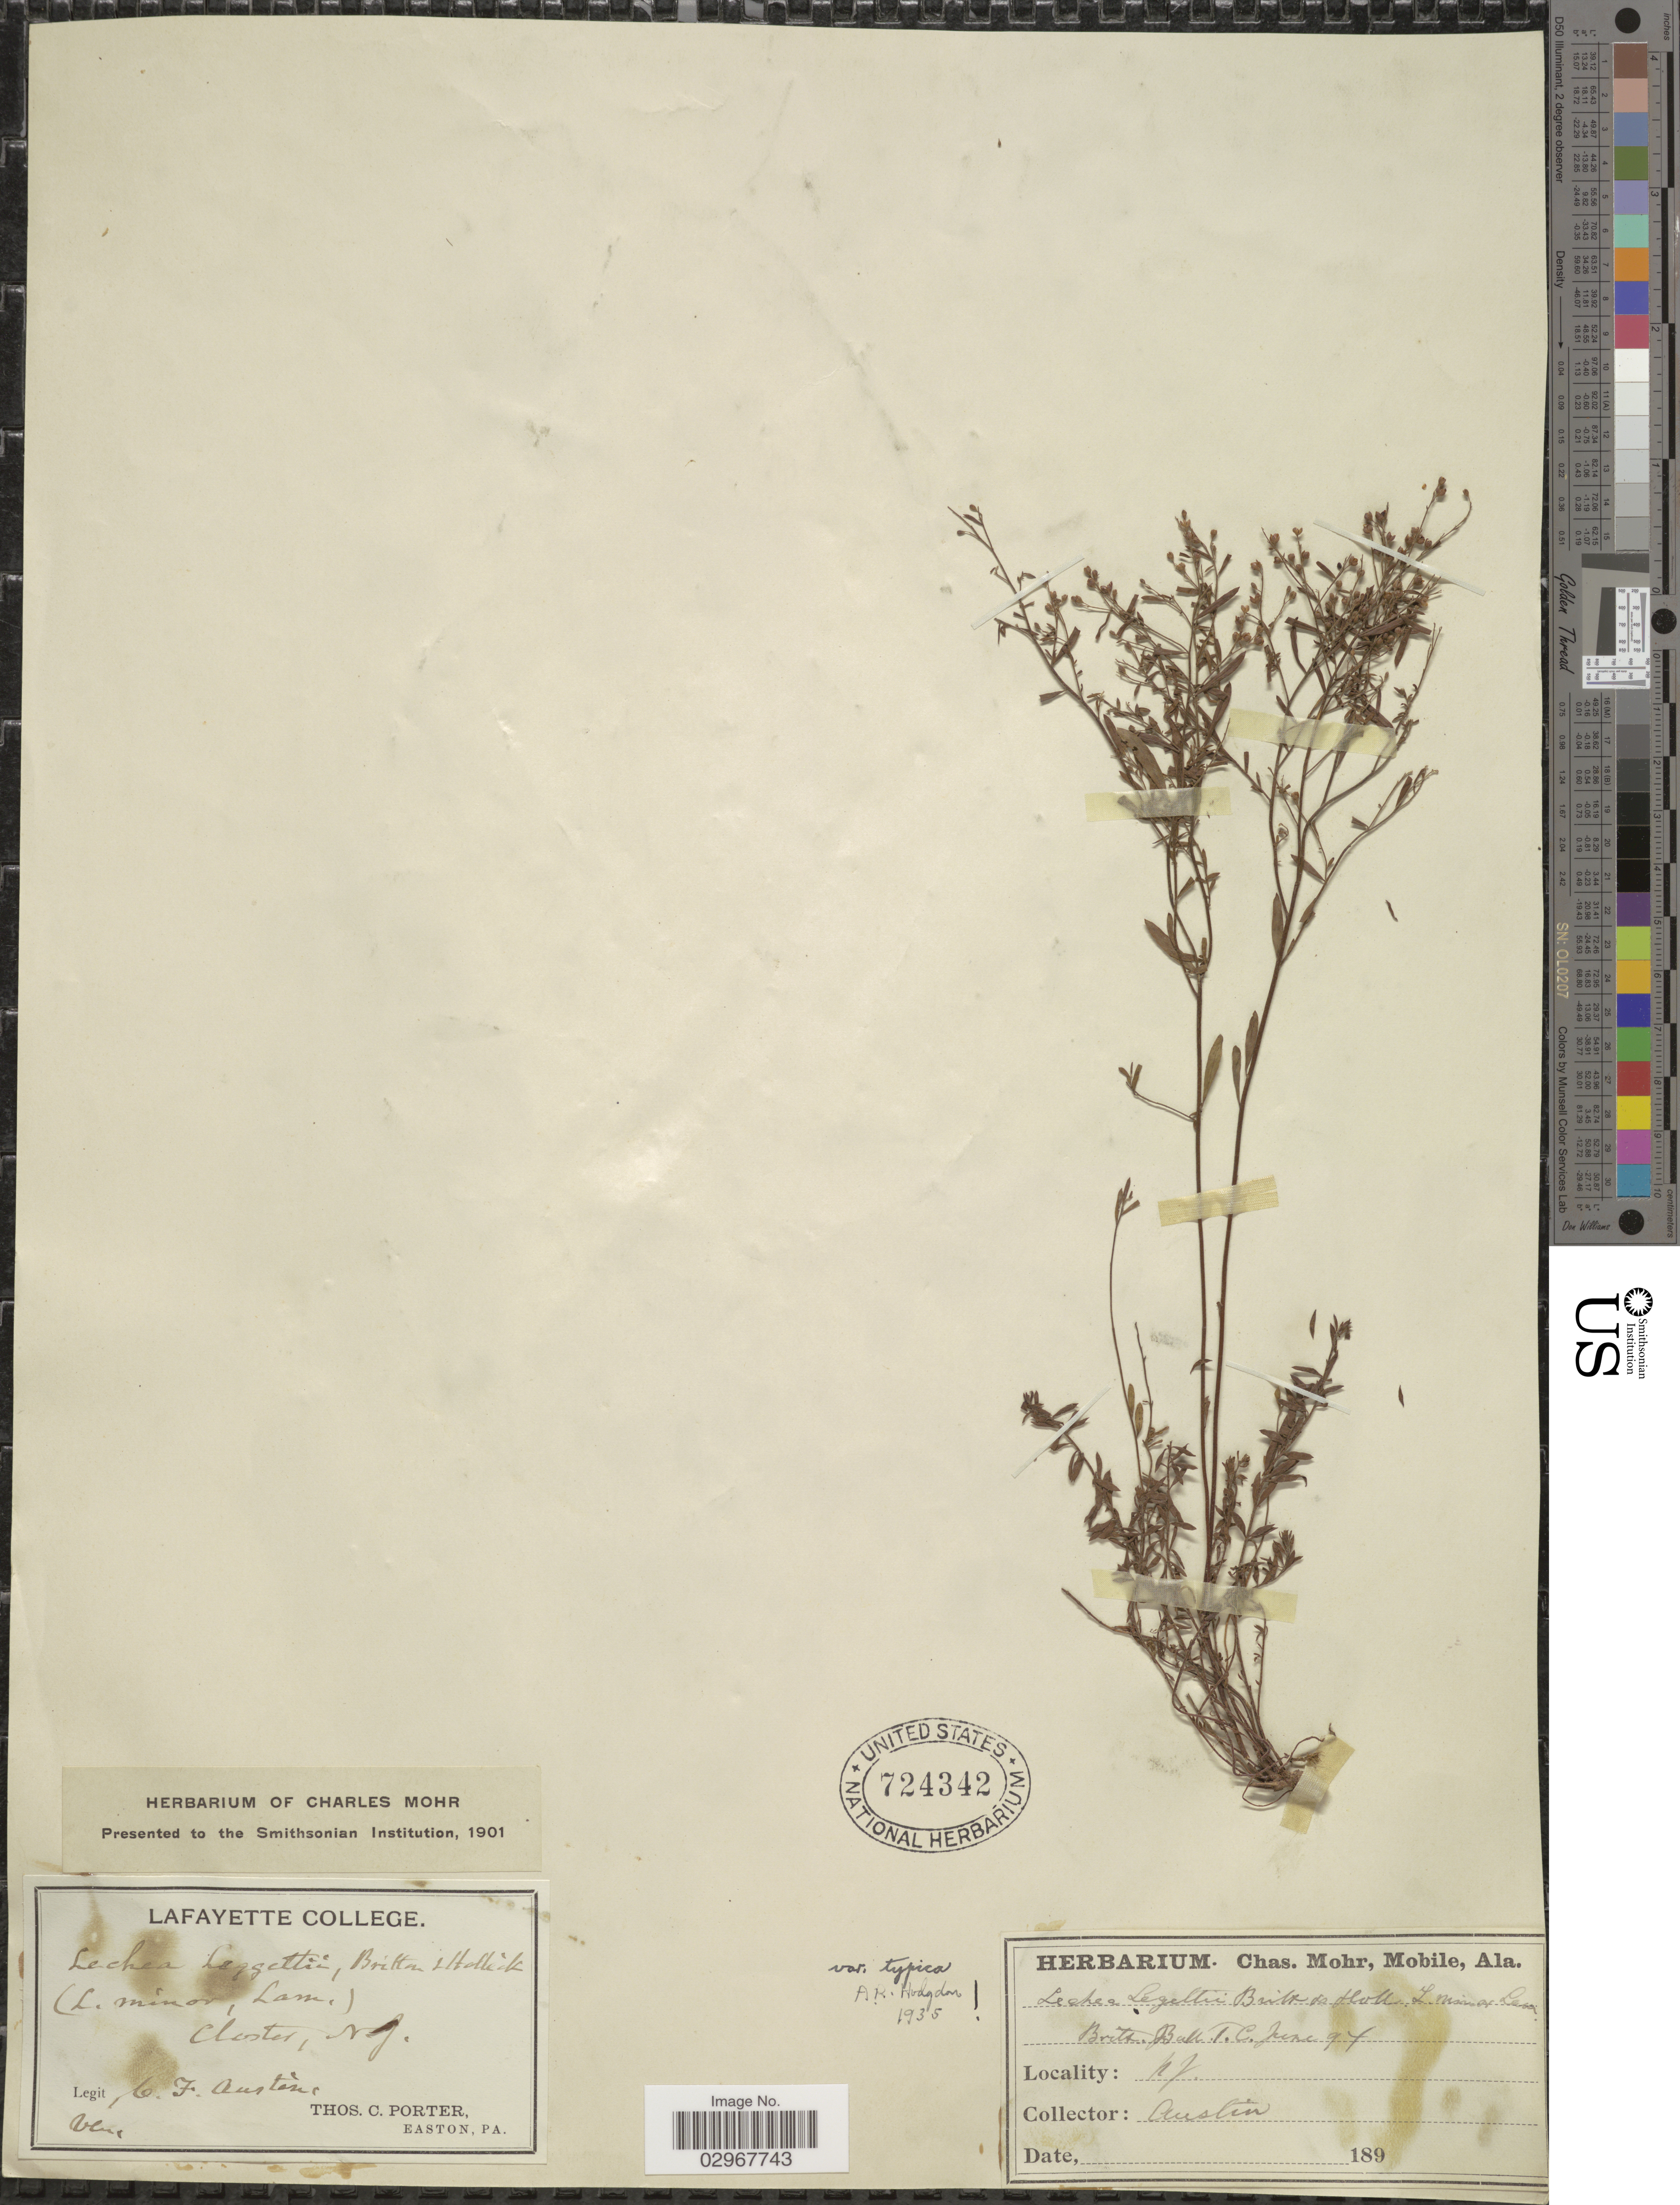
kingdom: Plantae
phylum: Tracheophyta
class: Magnoliopsida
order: Malvales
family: Cistaceae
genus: Lechea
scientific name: Lechea leggettii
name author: Britton & Hollick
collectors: C. F. Austin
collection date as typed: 189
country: United States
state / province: New Jersey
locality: Closter, NJ.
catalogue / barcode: US 724342